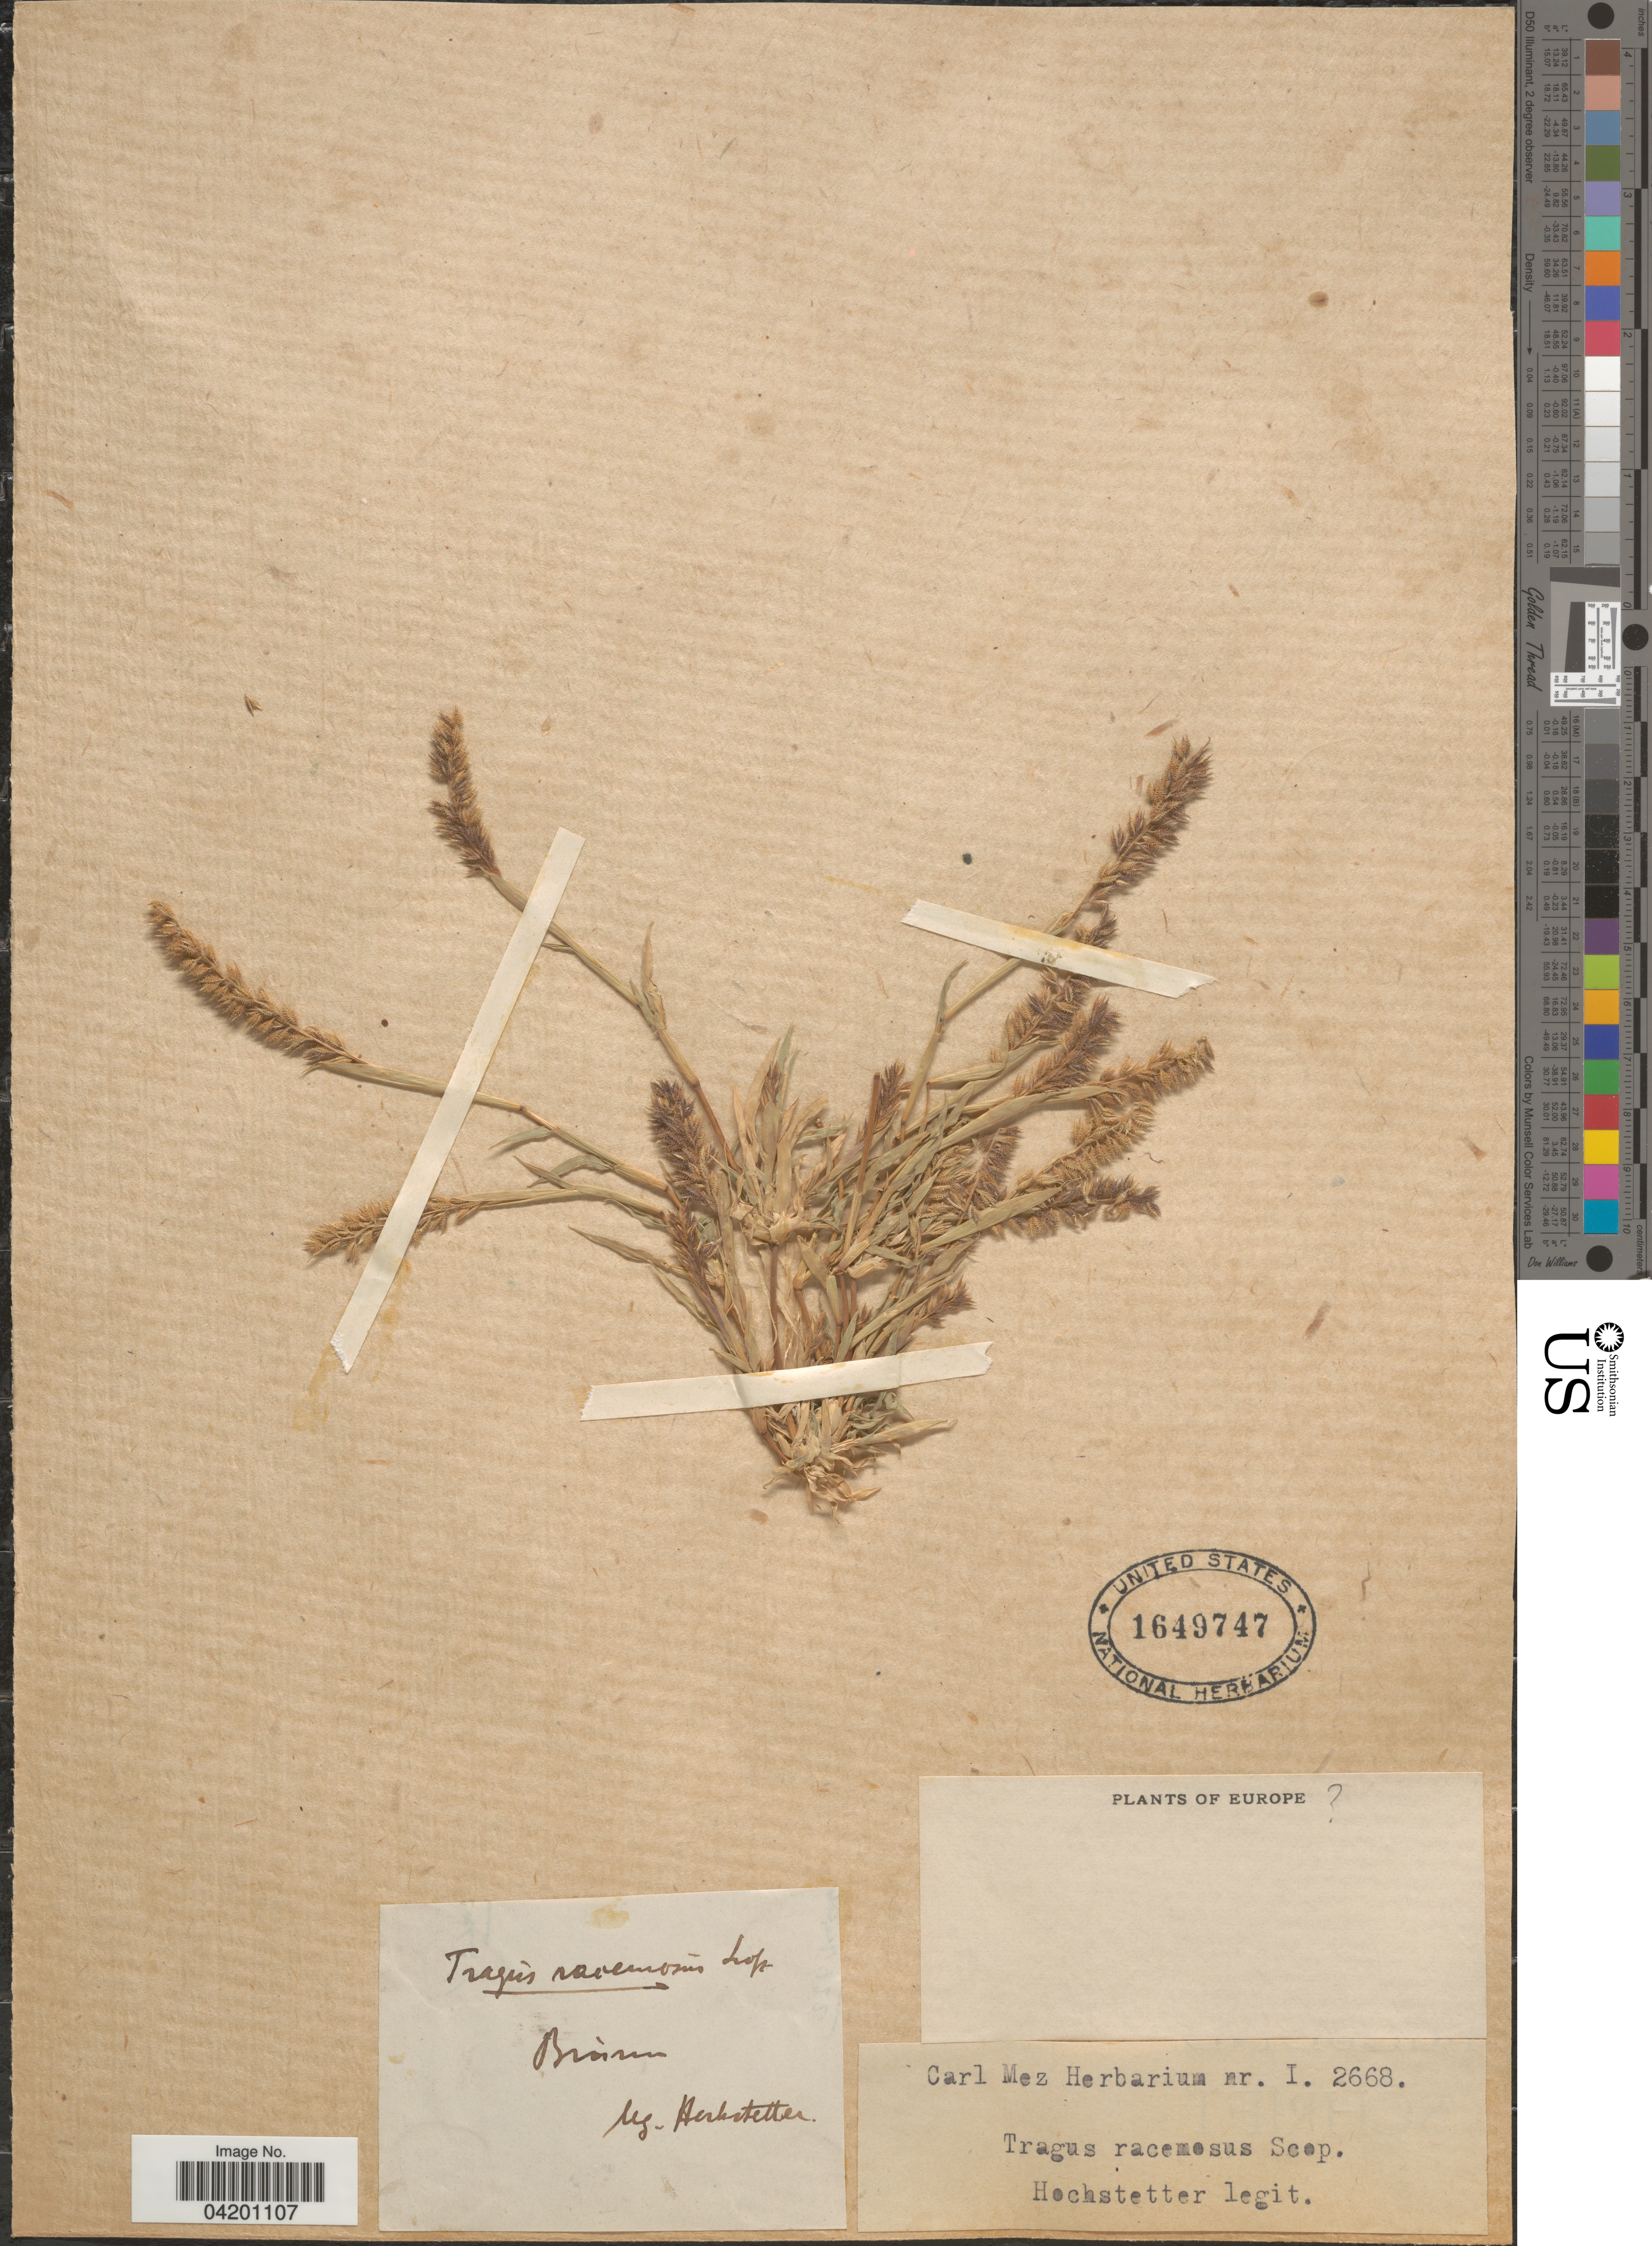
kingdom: Plantae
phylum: Tracheophyta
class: Liliopsida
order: Poales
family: Poaceae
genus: Tragus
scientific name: Tragus racemosus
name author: (L.) All.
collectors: -. Hochstetter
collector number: I2668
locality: Brarm [interpreted]. Europe [unsure placement].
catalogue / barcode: US 1649747